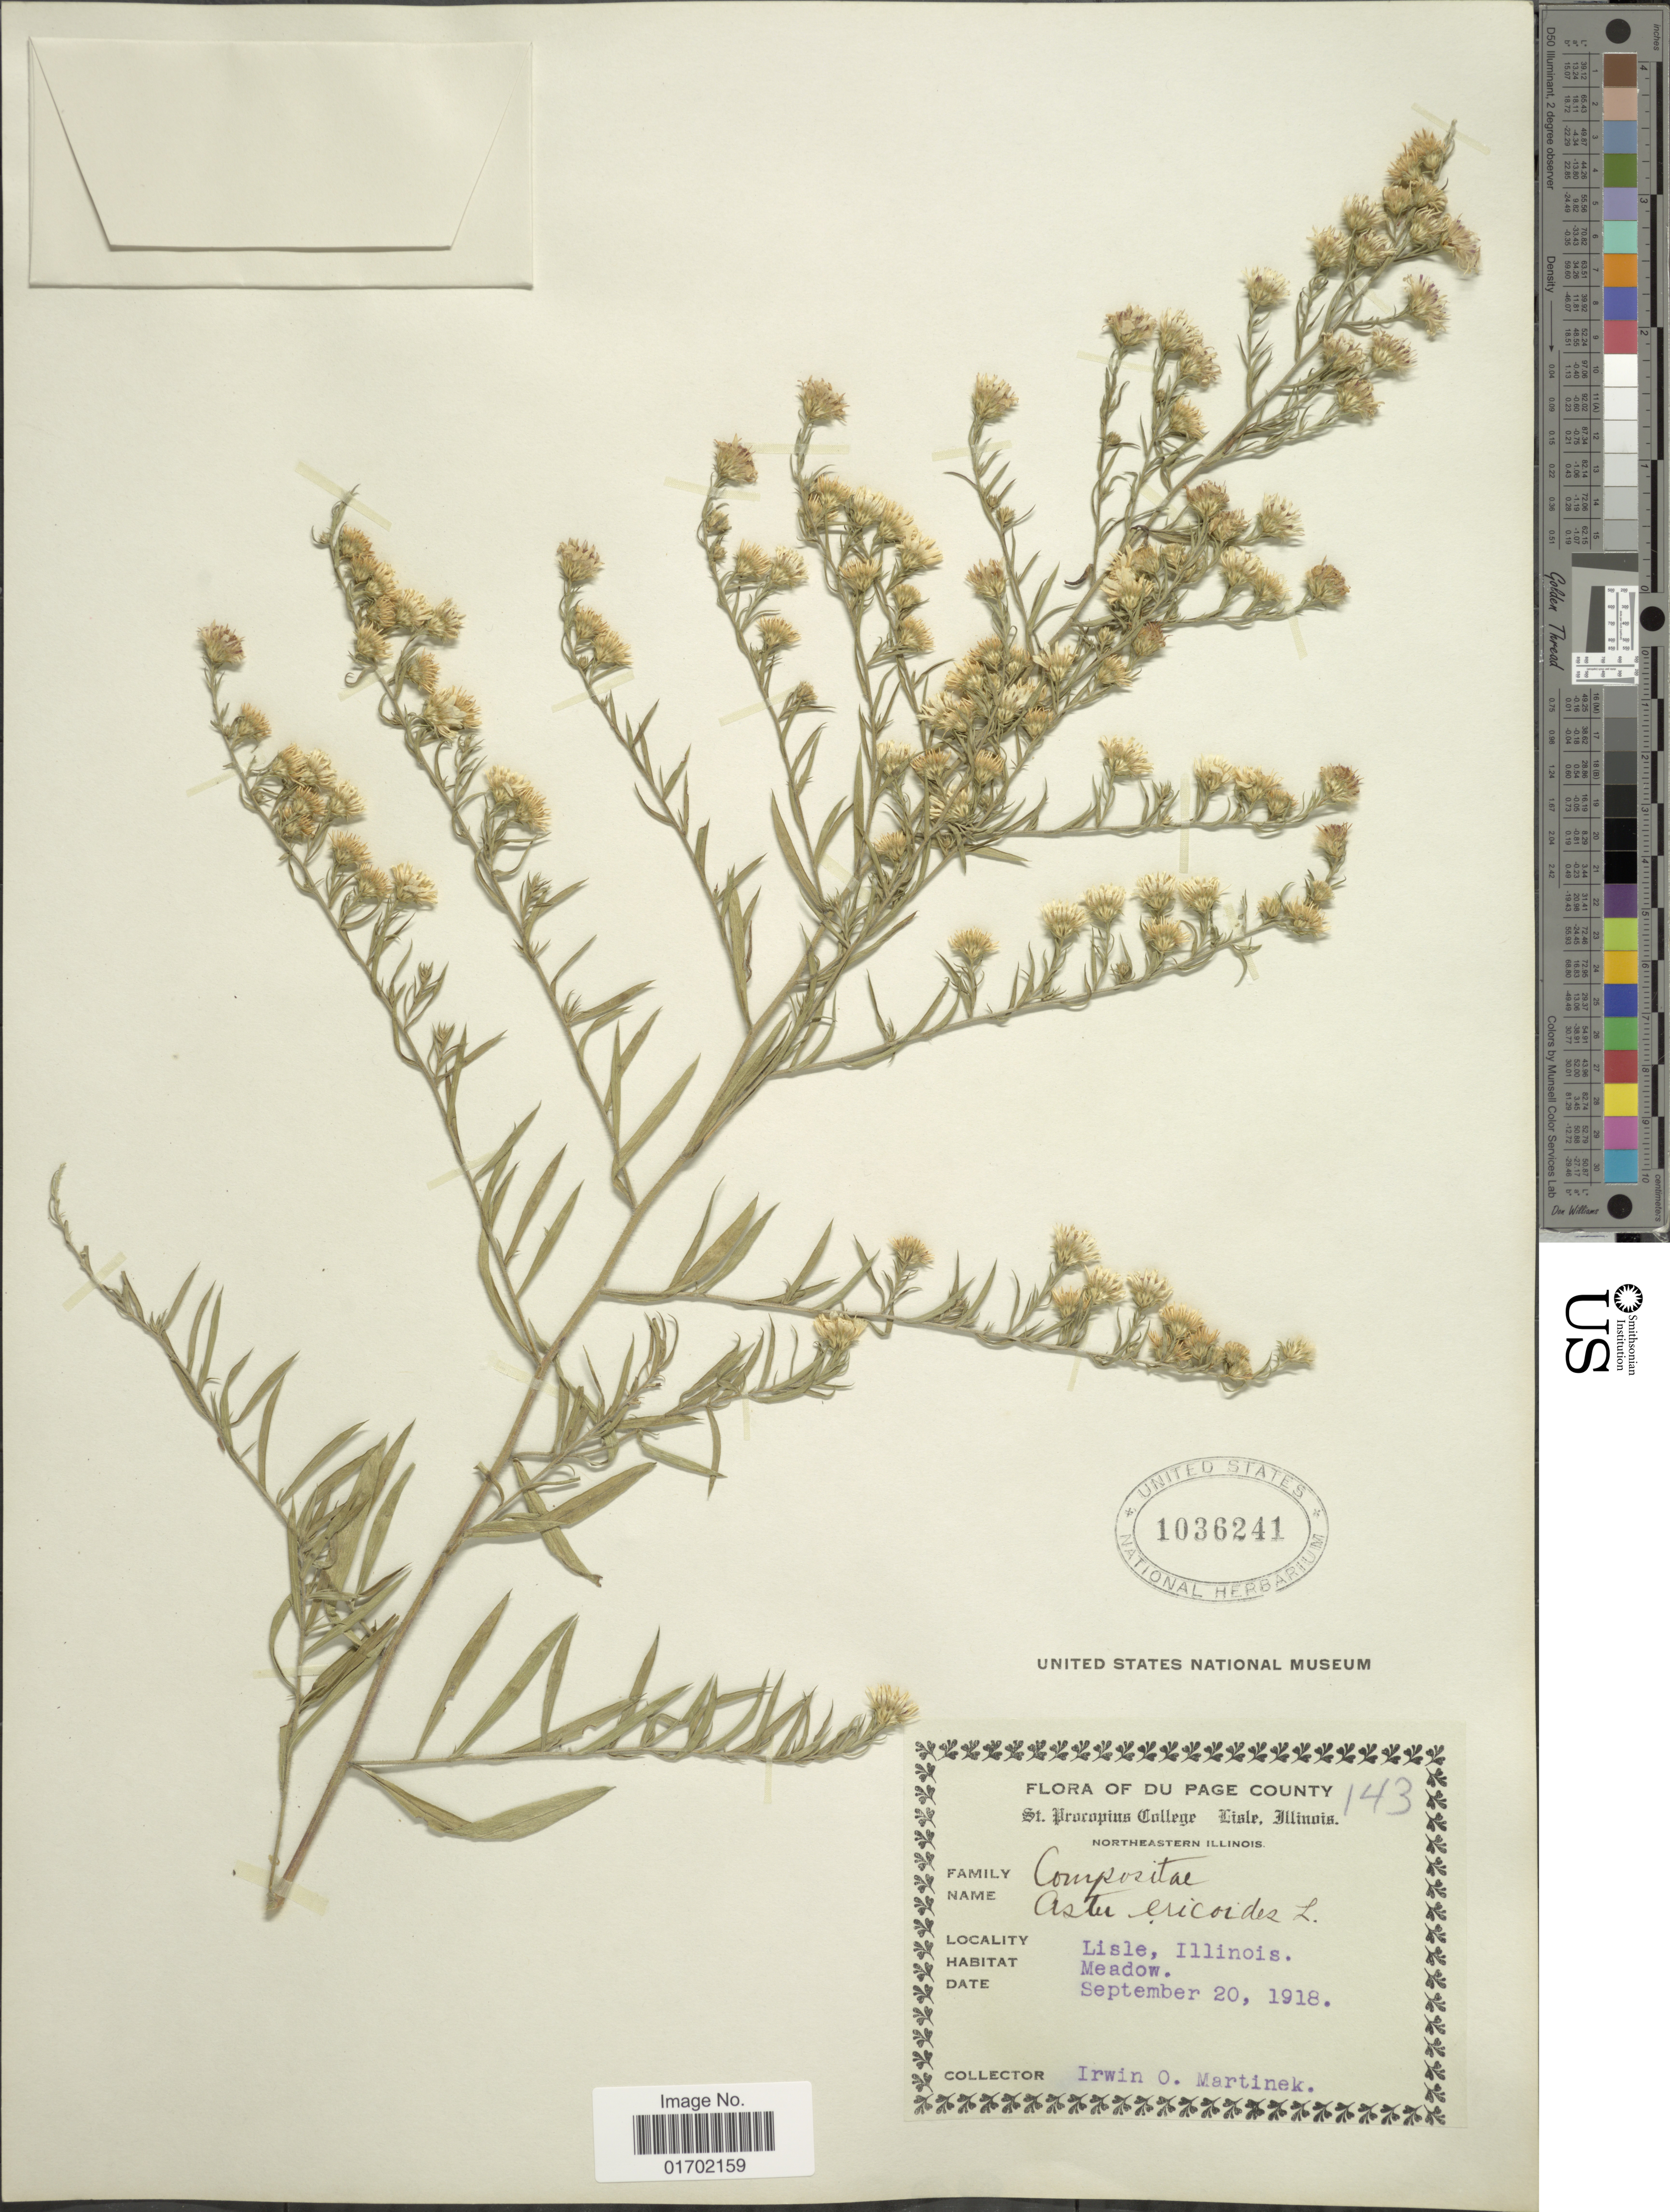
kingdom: Plantae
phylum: Tracheophyta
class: Magnoliopsida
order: Asterales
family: Asteraceae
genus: Symphyotrichum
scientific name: Symphyotrichum pilosum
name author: (Willd.) G.L. Nesom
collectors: I. Martinek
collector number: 143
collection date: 1918-09-20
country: United States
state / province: Illinois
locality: Du Page County, Northeastern Illinois, Lisle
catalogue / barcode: US 1036241